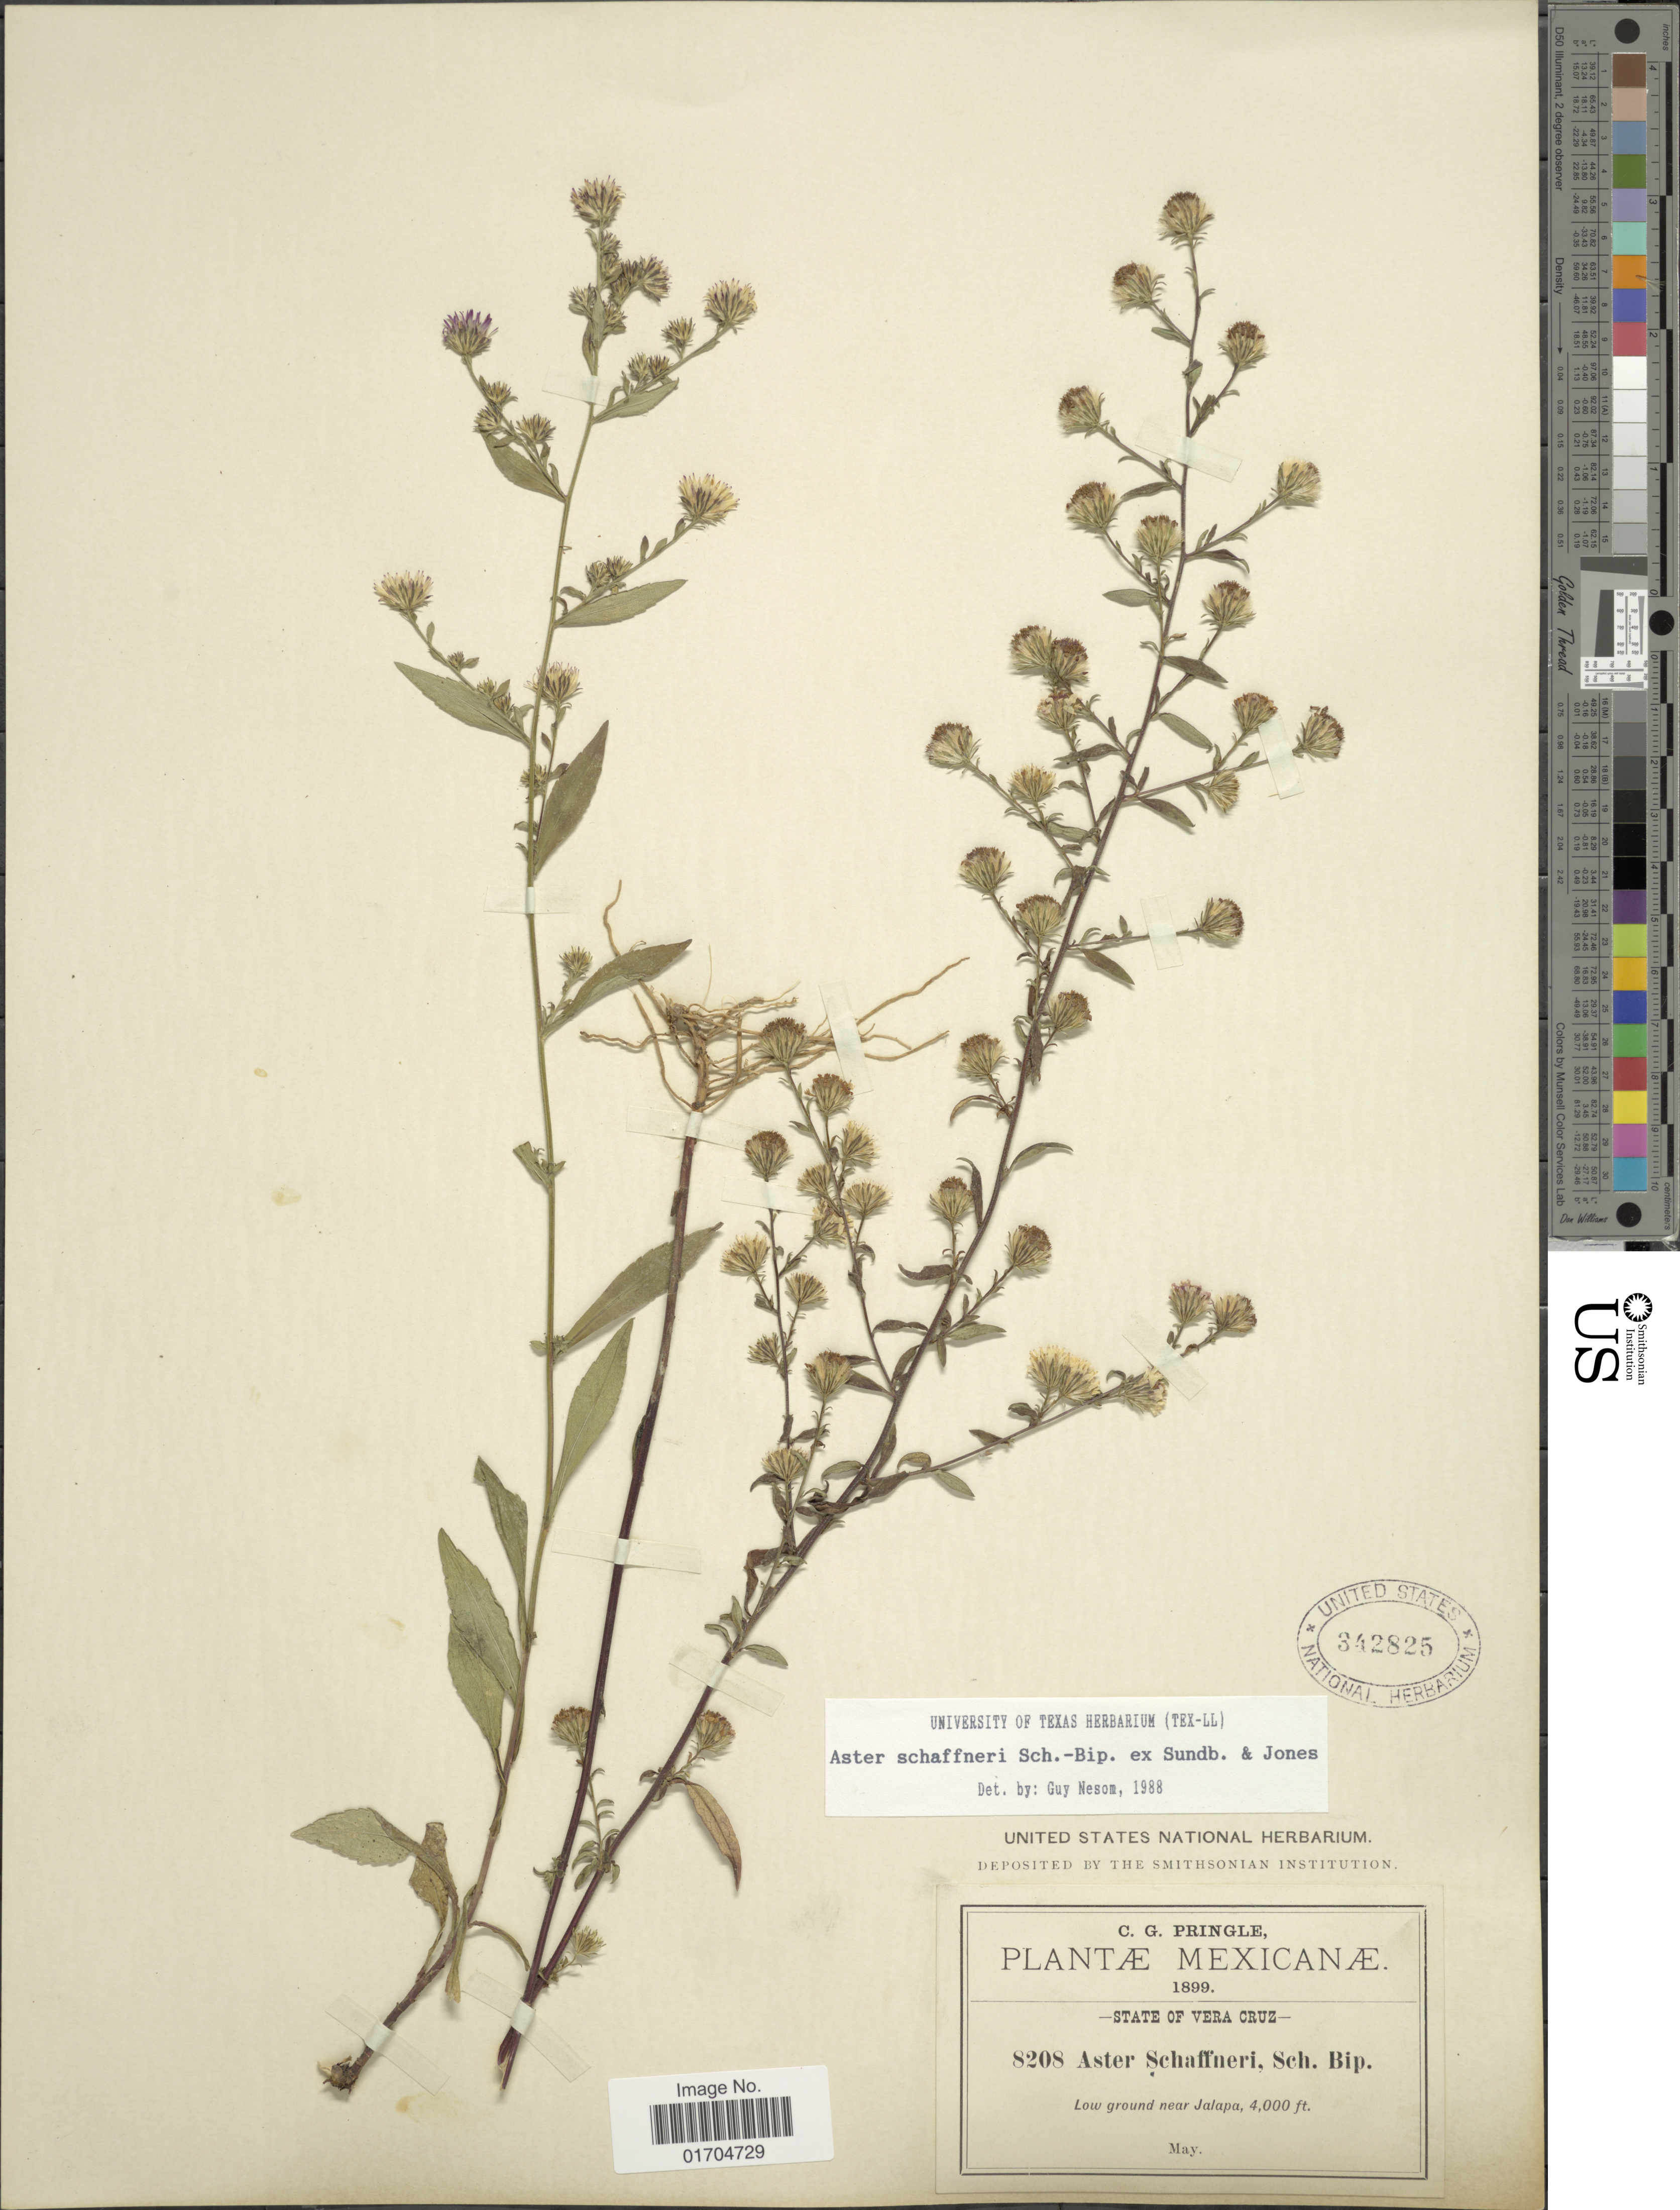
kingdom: Plantae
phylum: Tracheophyta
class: Magnoliopsida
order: Asterales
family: Asteraceae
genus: Symphyotrichum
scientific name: Symphyotrichum schaffneri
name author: (S.D. Sundb. & A.G. Jones) G.L. Nesom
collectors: C. G. Pringle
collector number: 8208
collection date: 1899-05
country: Mexico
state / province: Veracruz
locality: Mexicanae. State of Vera Cruz. Low ground near Jalapa.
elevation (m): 1219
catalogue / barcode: US 342825